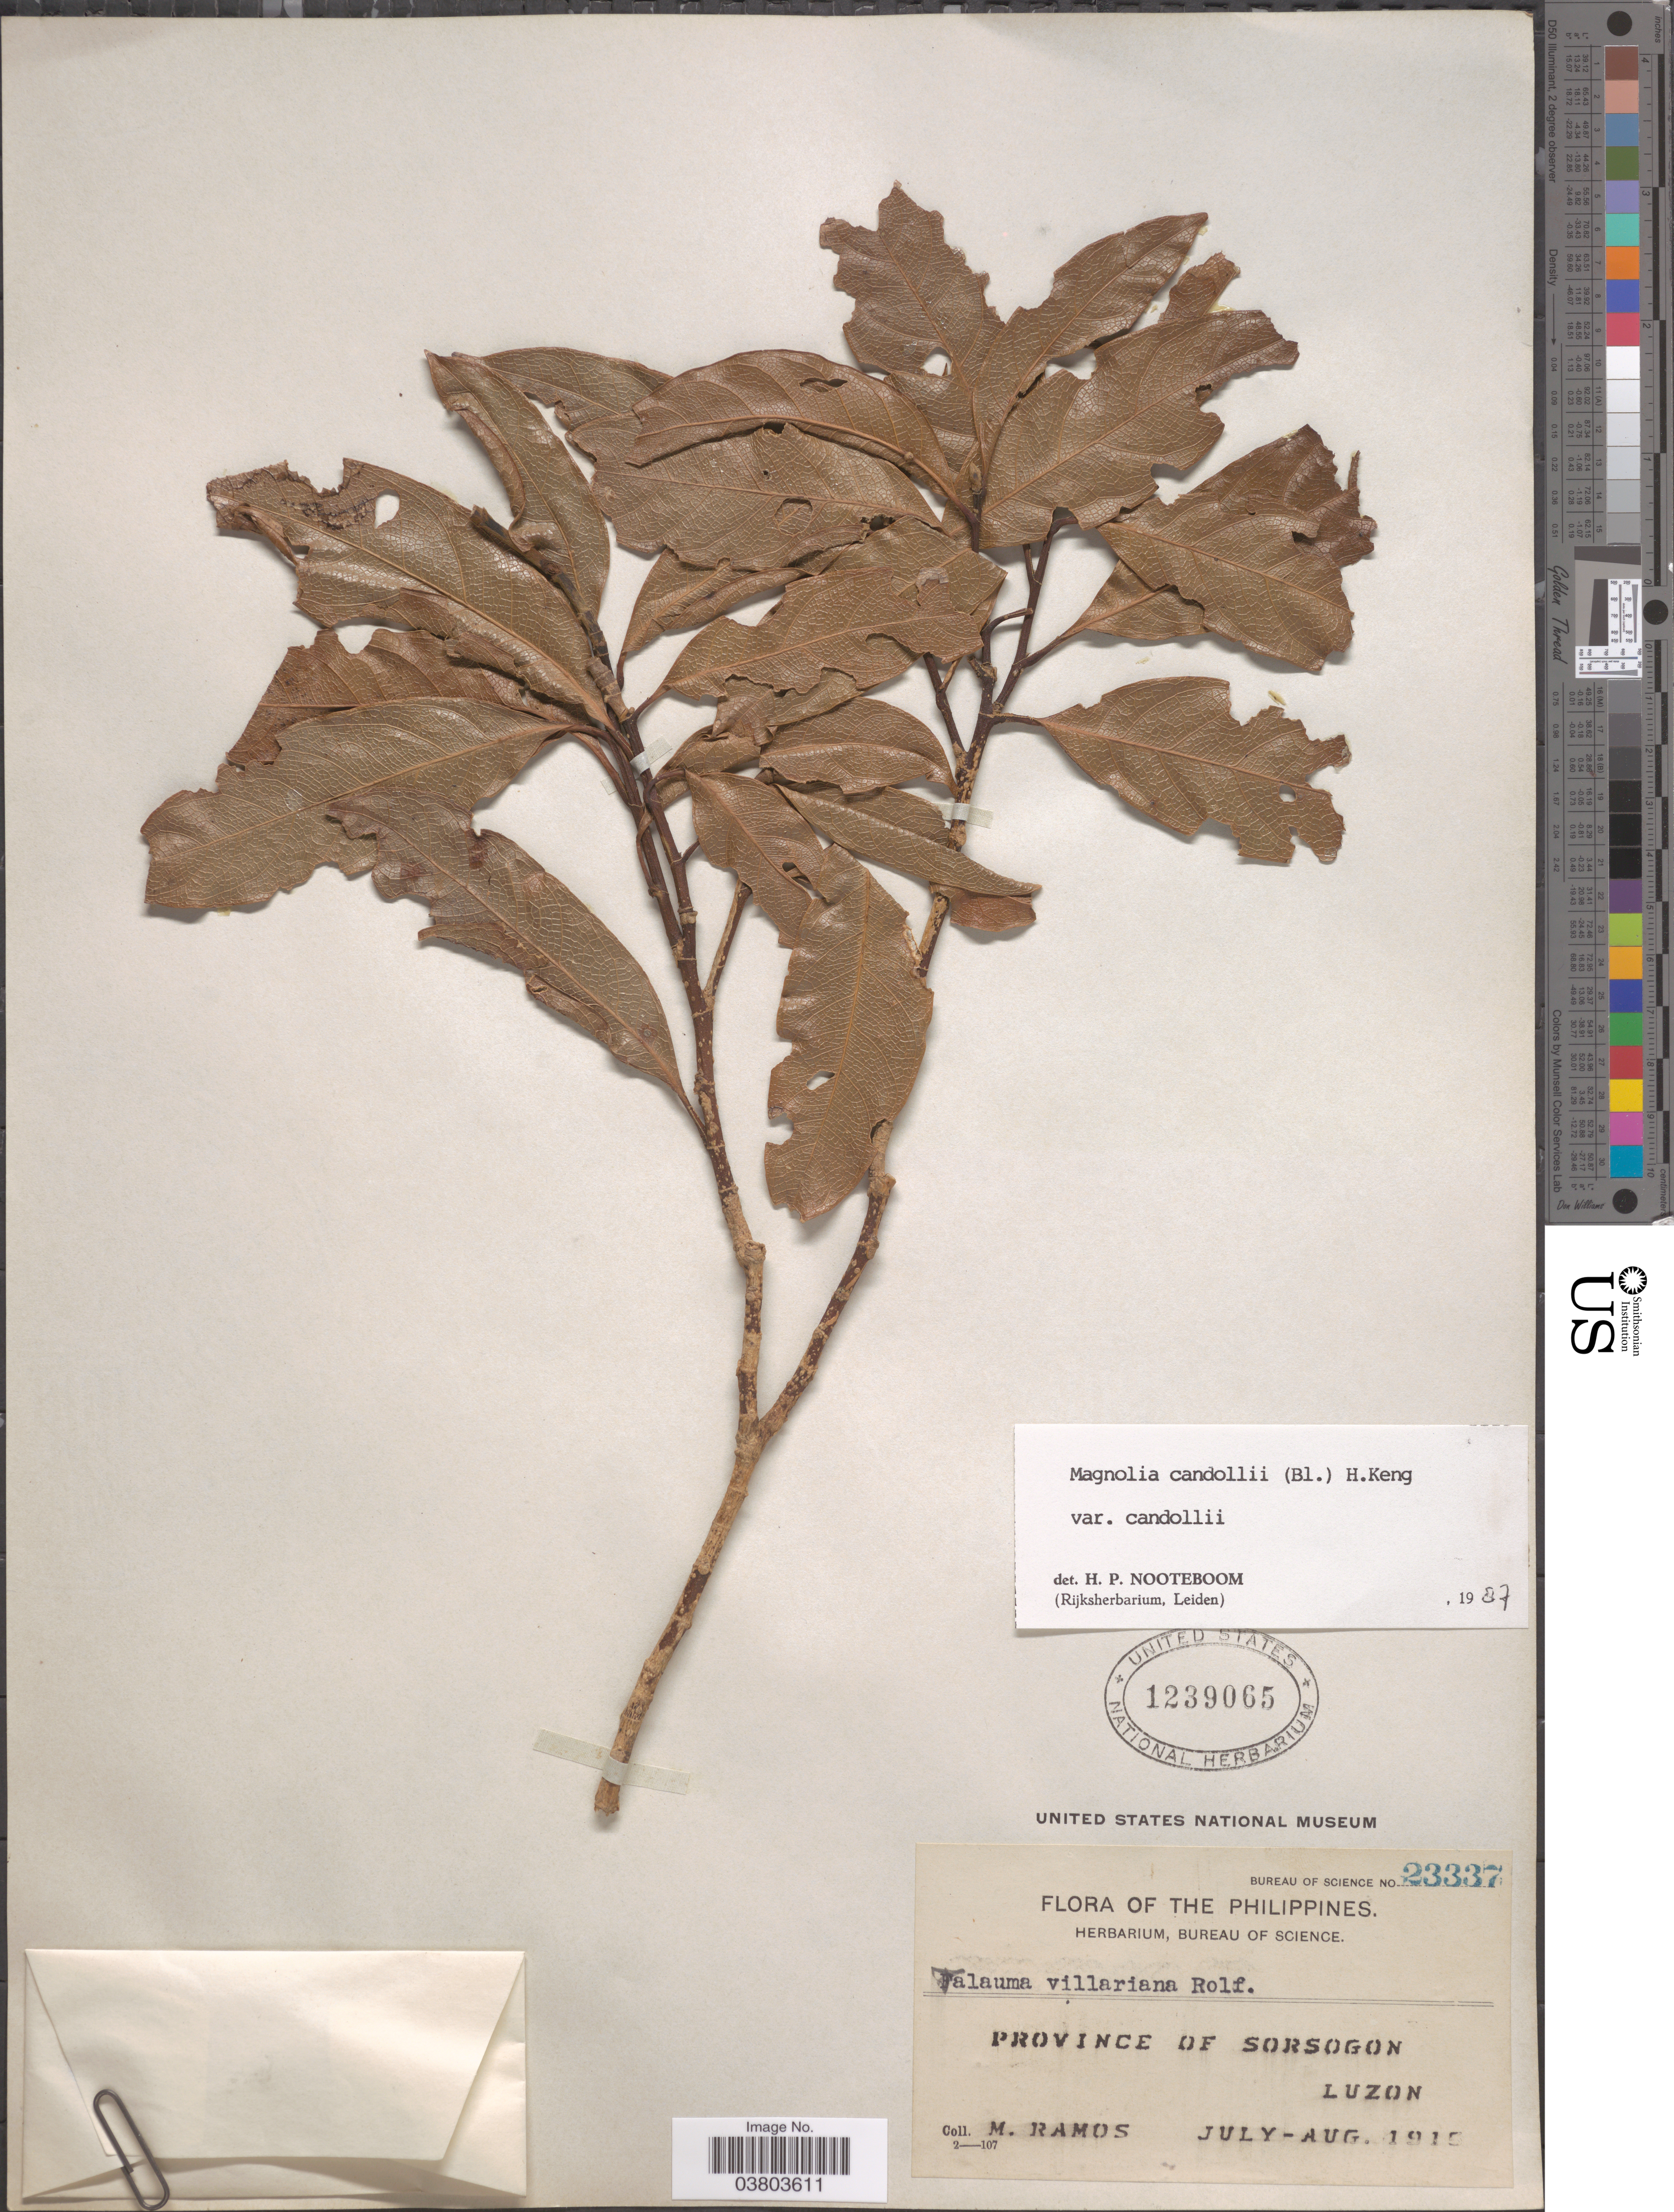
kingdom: Plantae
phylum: Tracheophyta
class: Magnoliopsida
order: Magnoliales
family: Magnoliaceae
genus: Magnolia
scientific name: Magnolia candollei var. candollei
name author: Link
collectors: M. Ramos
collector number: Bureau of Science 23337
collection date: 1915-07/1915-08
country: Philippines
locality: Province of Sorsogon. Luzon.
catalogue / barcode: US 1239065